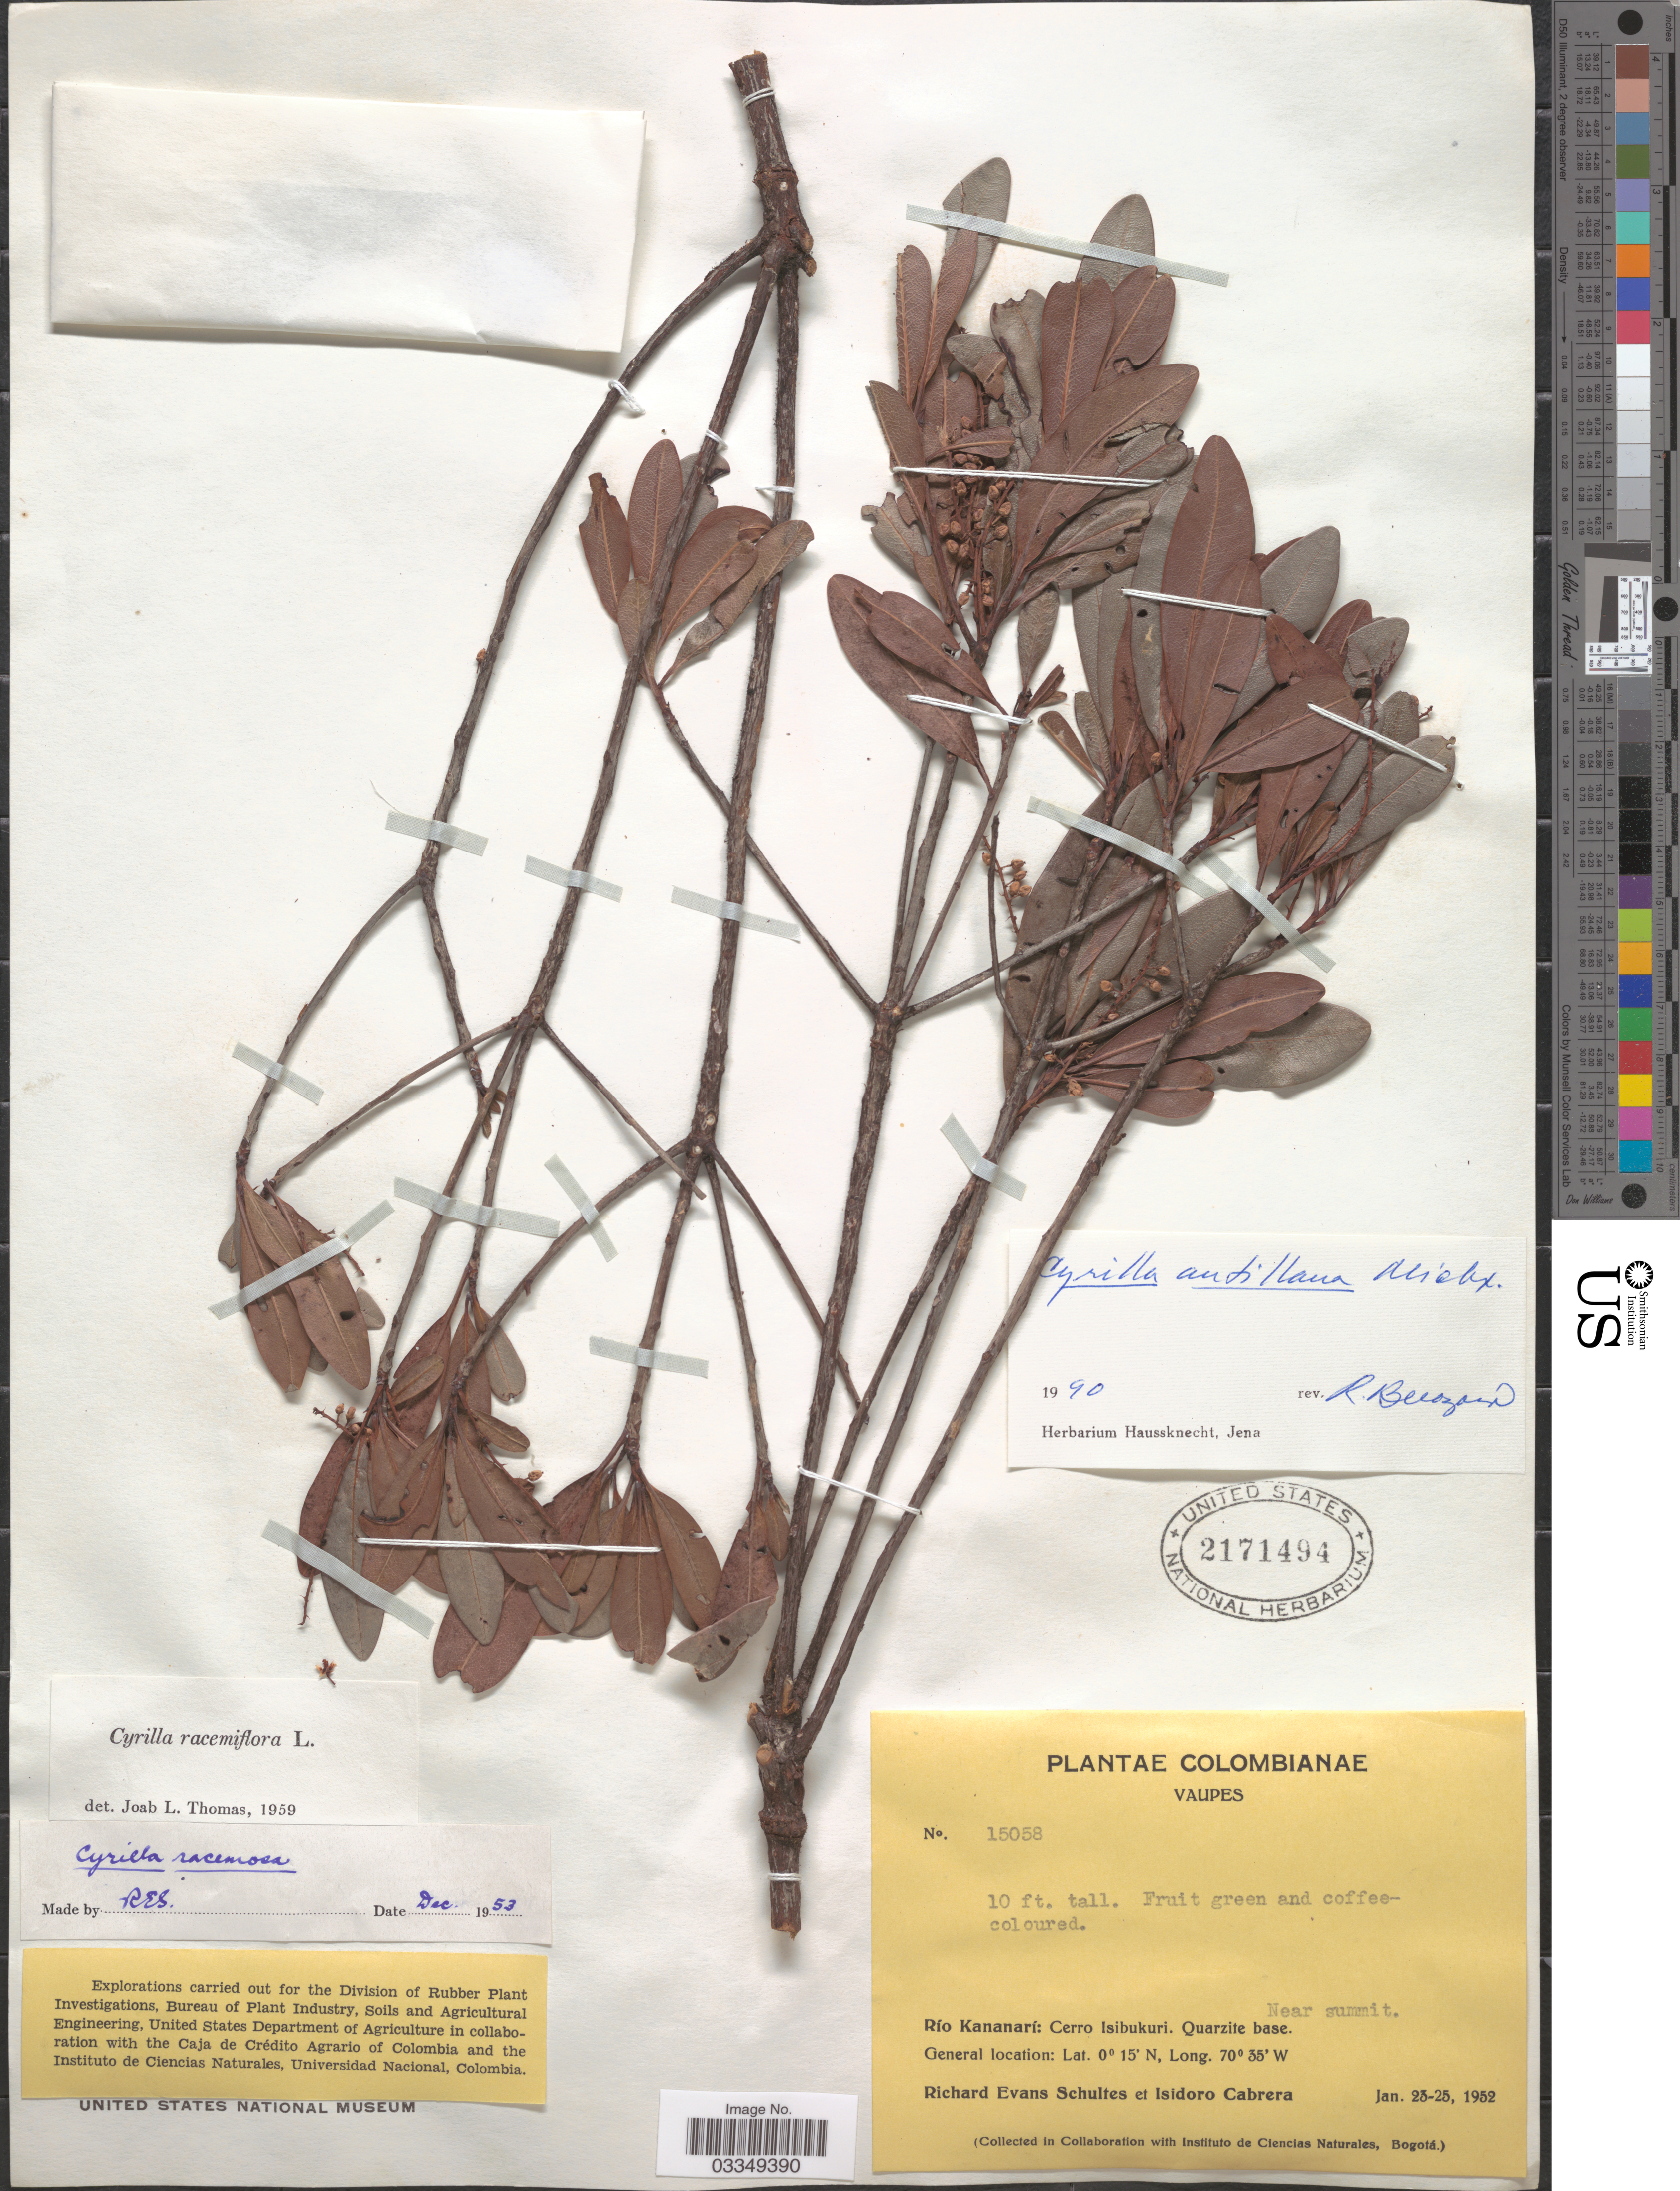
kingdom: Plantae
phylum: Tracheophyta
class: Magnoliopsida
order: Ericales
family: Cyrillaceae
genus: Cyrilla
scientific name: Cyrilla antillana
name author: Michx.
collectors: R. E. Schultes & I. Cabrera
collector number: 15058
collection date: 1952-01-23/1952-01-25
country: Colombia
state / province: Vaupés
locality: Río Kananarí: Cerro Isibukuri.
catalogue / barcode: US 2171494